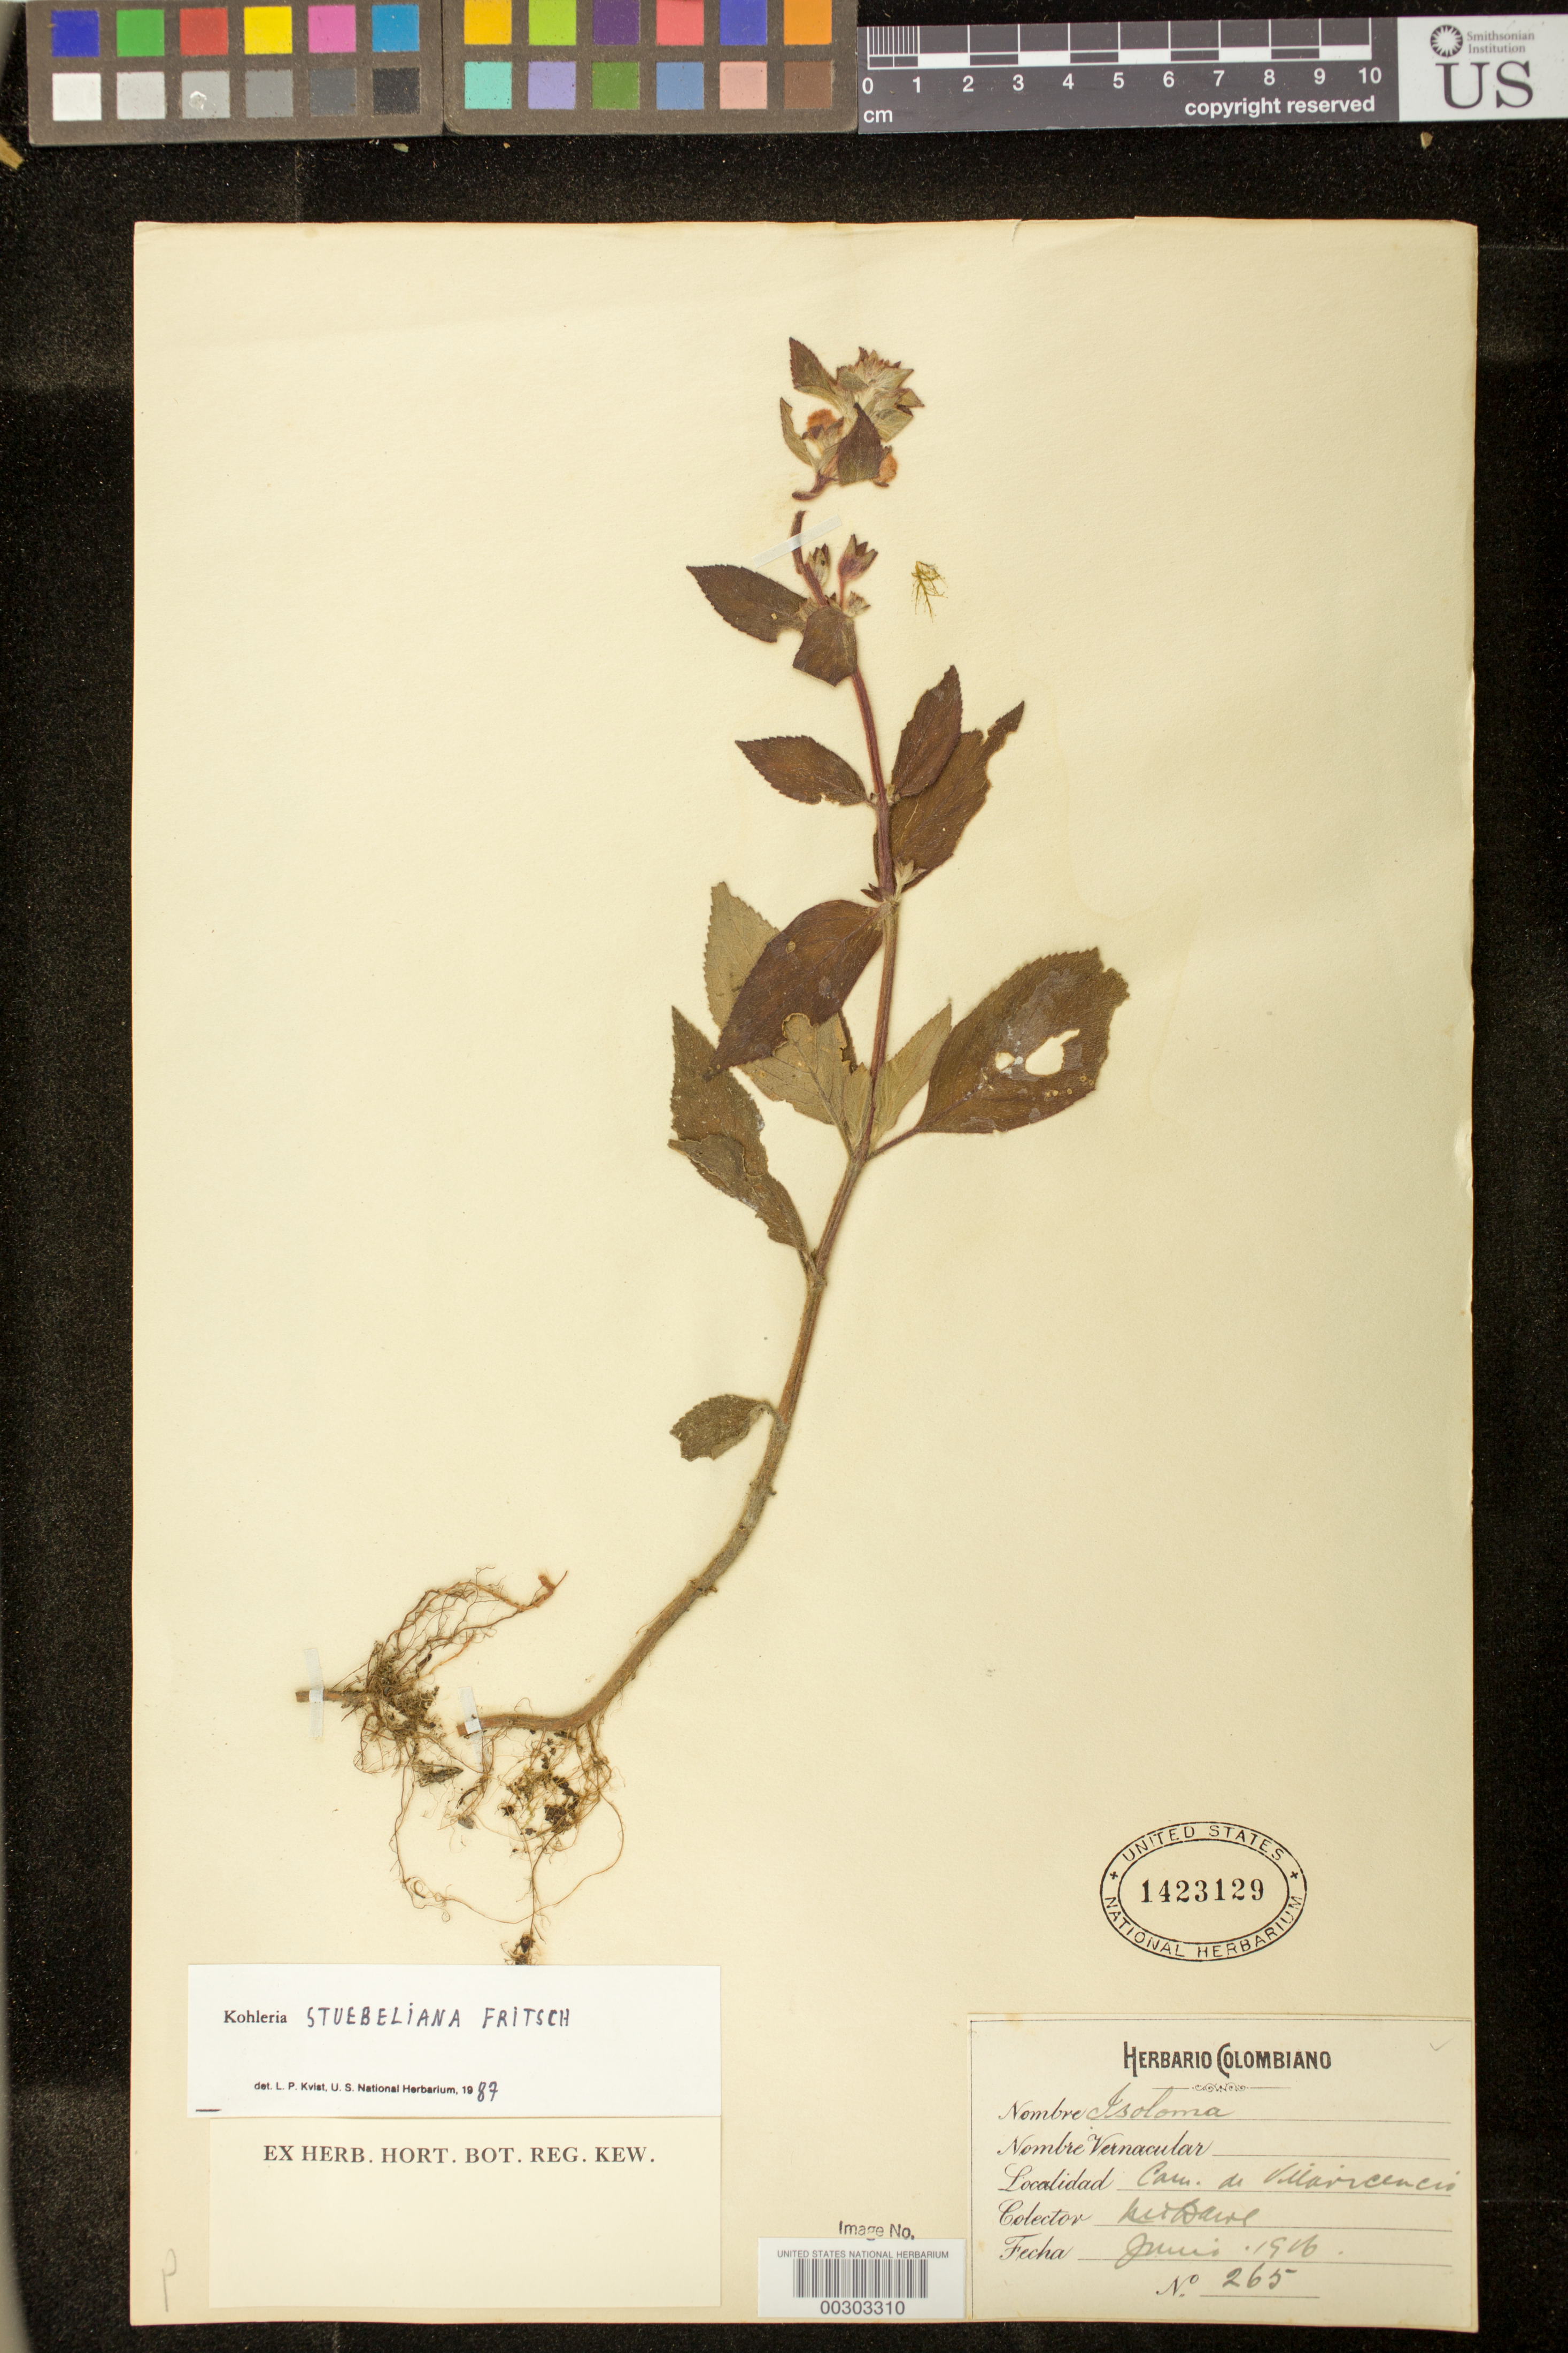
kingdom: Plantae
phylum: Tracheophyta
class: Magnoliopsida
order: Lamiales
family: Gesneriaceae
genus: Kohleria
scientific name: Kohleria stuebeliana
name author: Fritsch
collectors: M. T. Dawe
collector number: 265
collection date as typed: Jun 1916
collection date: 1916-06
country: Colombia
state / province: Meta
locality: Road to Villavicencio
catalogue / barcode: US 1423129